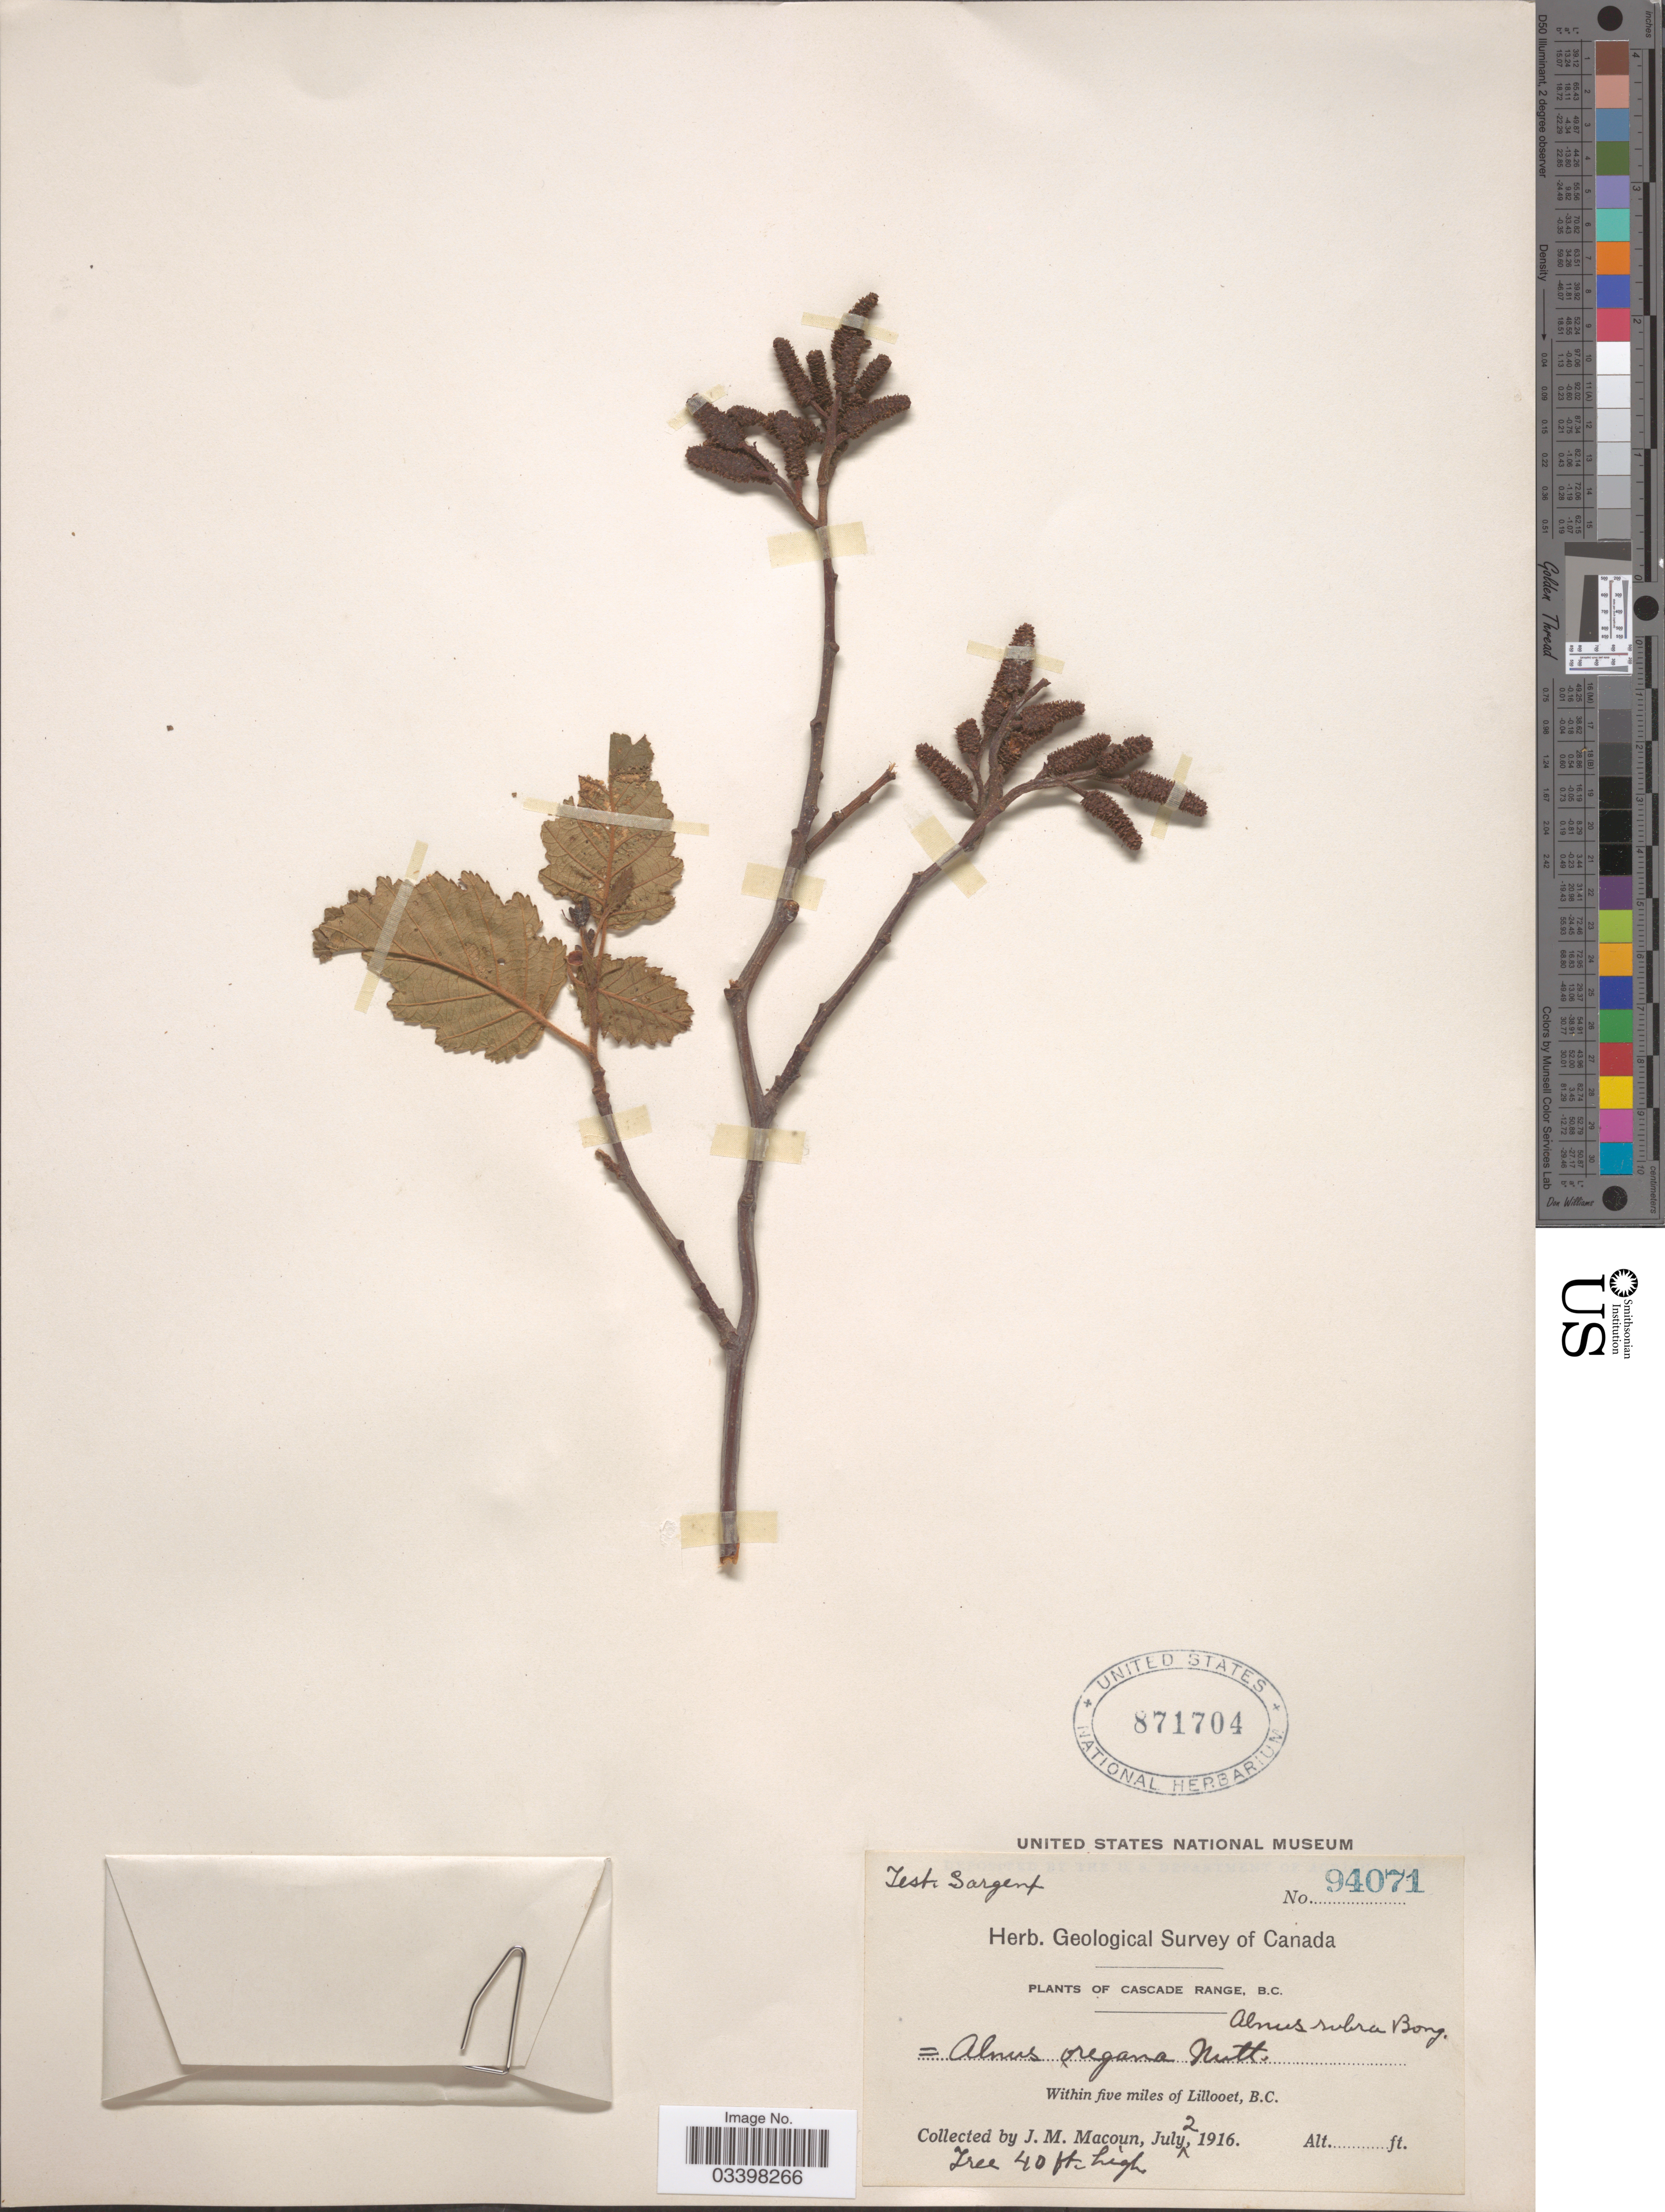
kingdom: Plantae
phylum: Tracheophyta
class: Magnoliopsida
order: Fagales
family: Betulaceae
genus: Alnus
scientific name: Alnus rubra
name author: Bong.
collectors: J. M. Macoun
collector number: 94071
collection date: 1916-07-02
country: Canada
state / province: British Columbia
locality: Cascade Range. Within five miles of Lillooet.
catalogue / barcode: US 871704